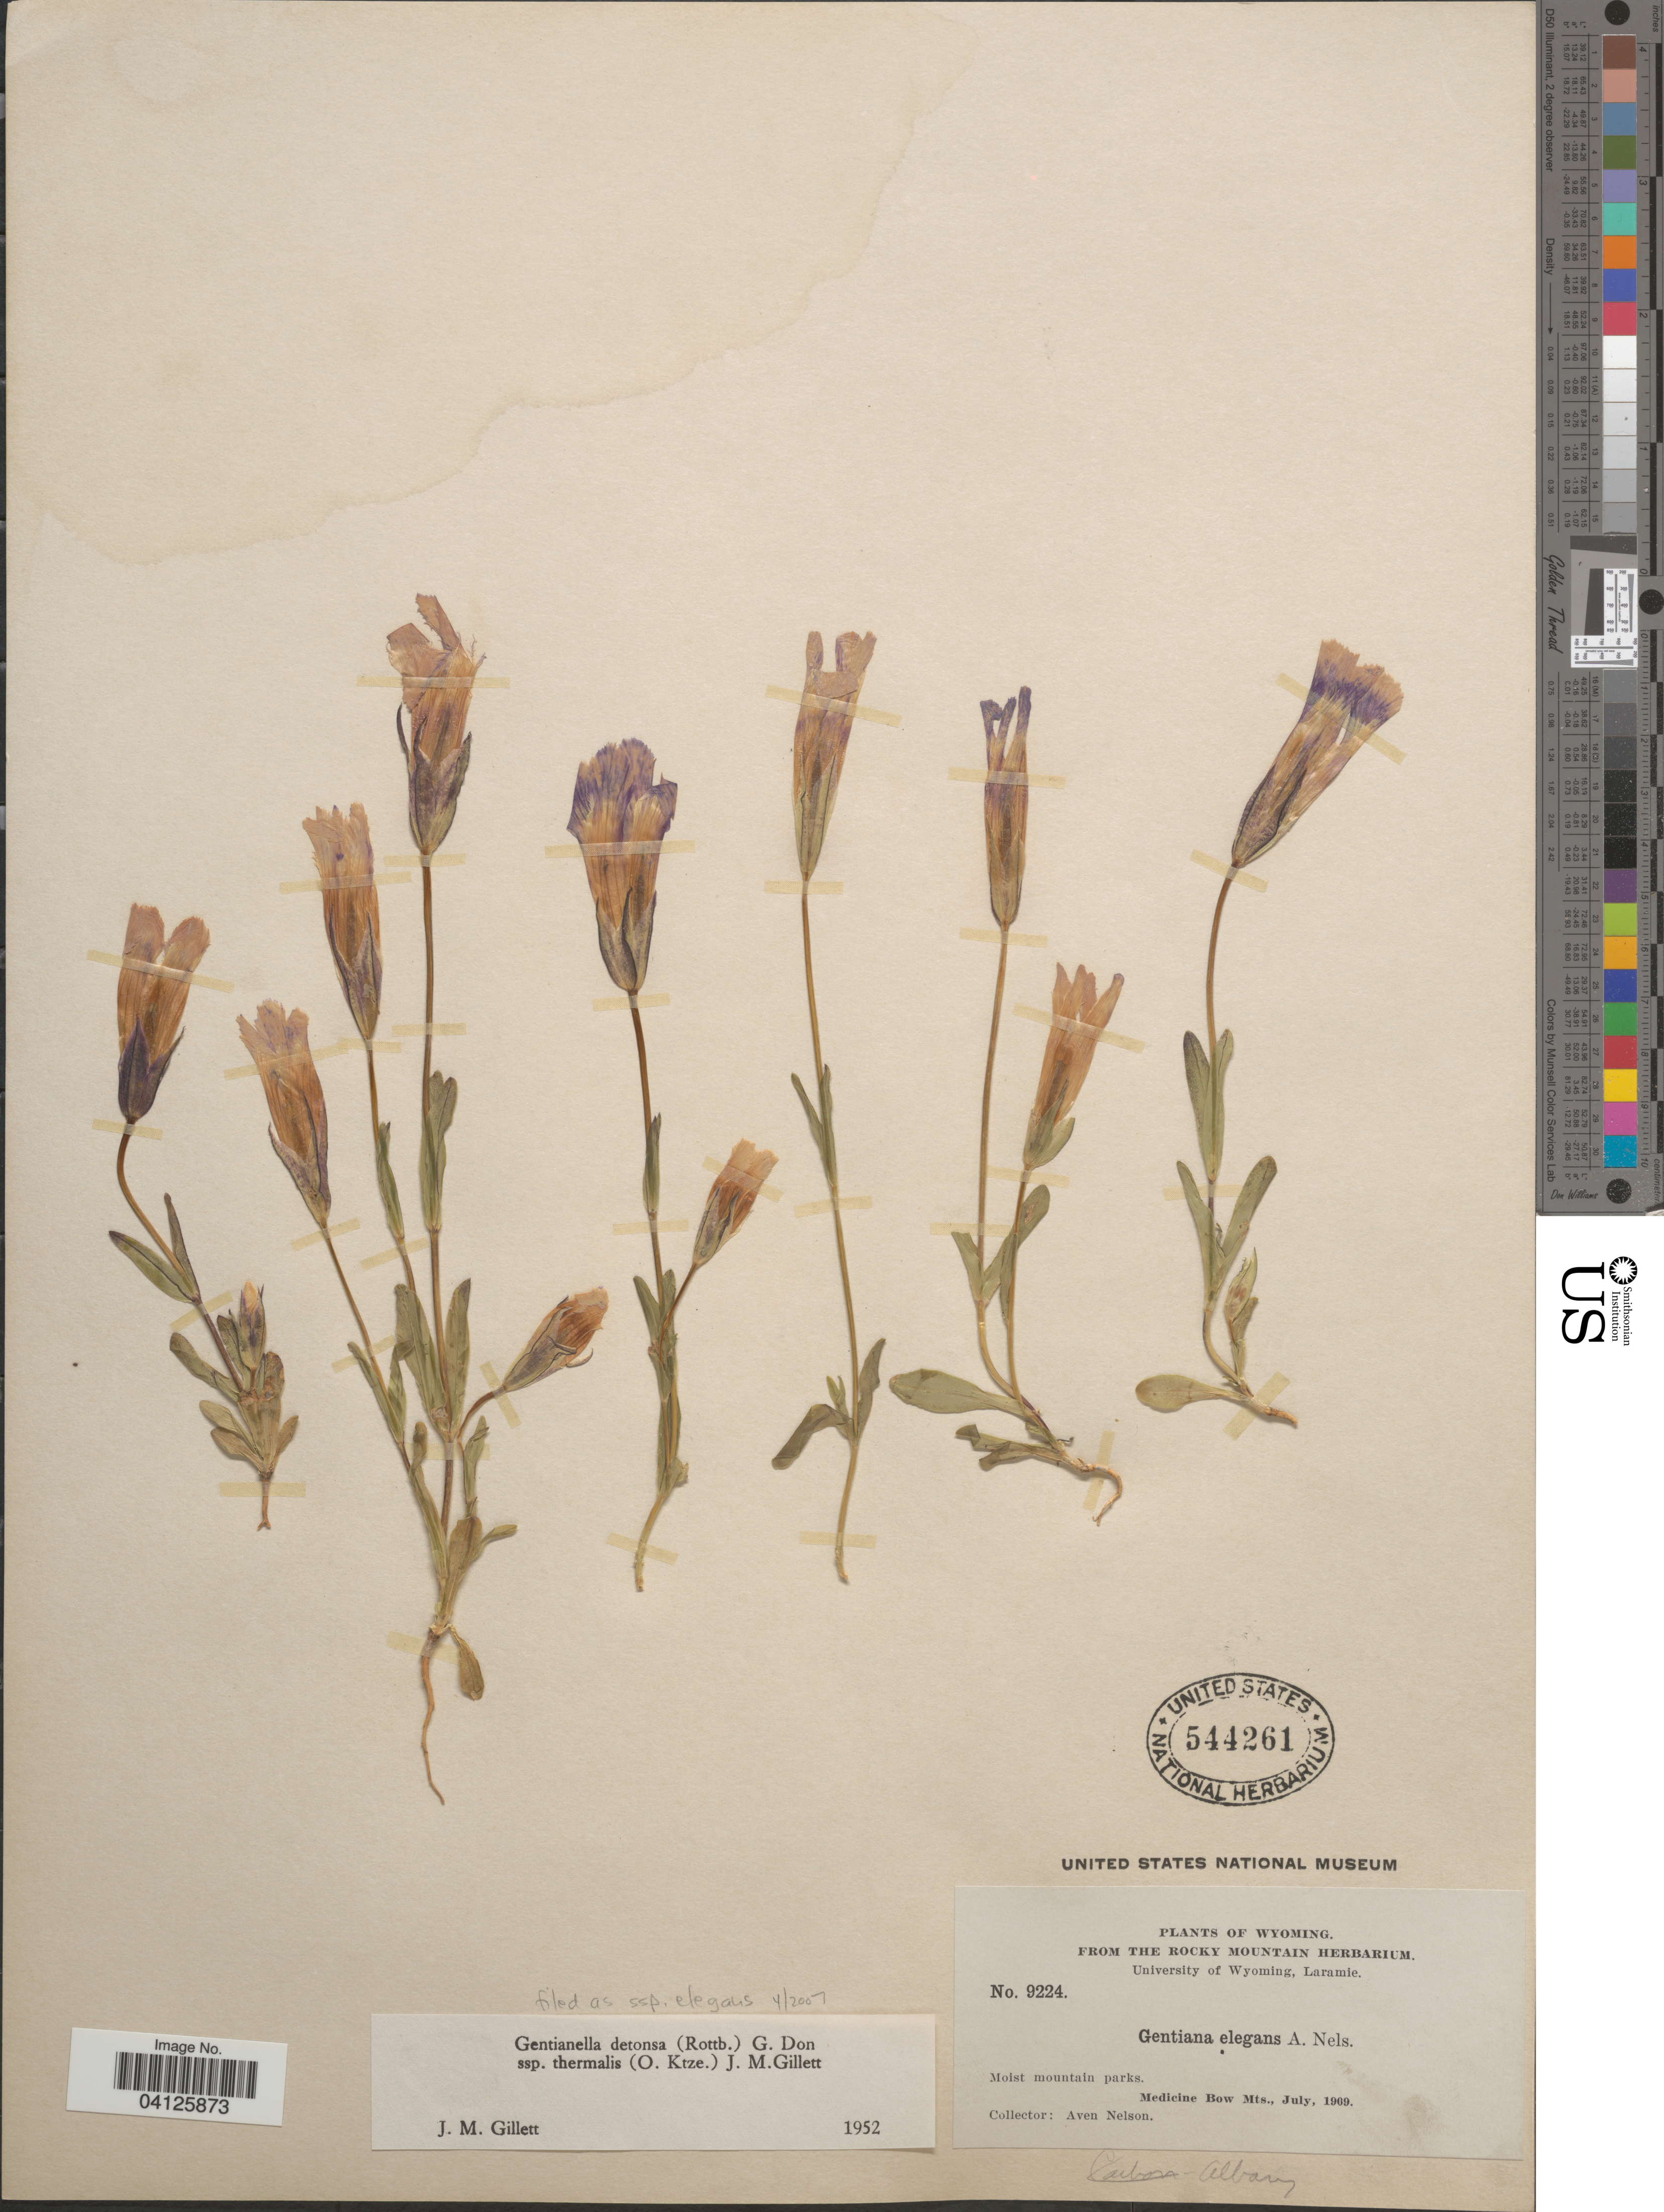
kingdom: Plantae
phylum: Tracheophyta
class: Magnoliopsida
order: Gentianales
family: Gentianaceae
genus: Gentianella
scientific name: Gentianella detonsa subsp. elegans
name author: (A. Gray) J.M. Gillett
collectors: A. Nelson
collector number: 9224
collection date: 1969-07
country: United States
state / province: Wyoming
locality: Medicine Bow Mts. Albany.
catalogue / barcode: US 544261